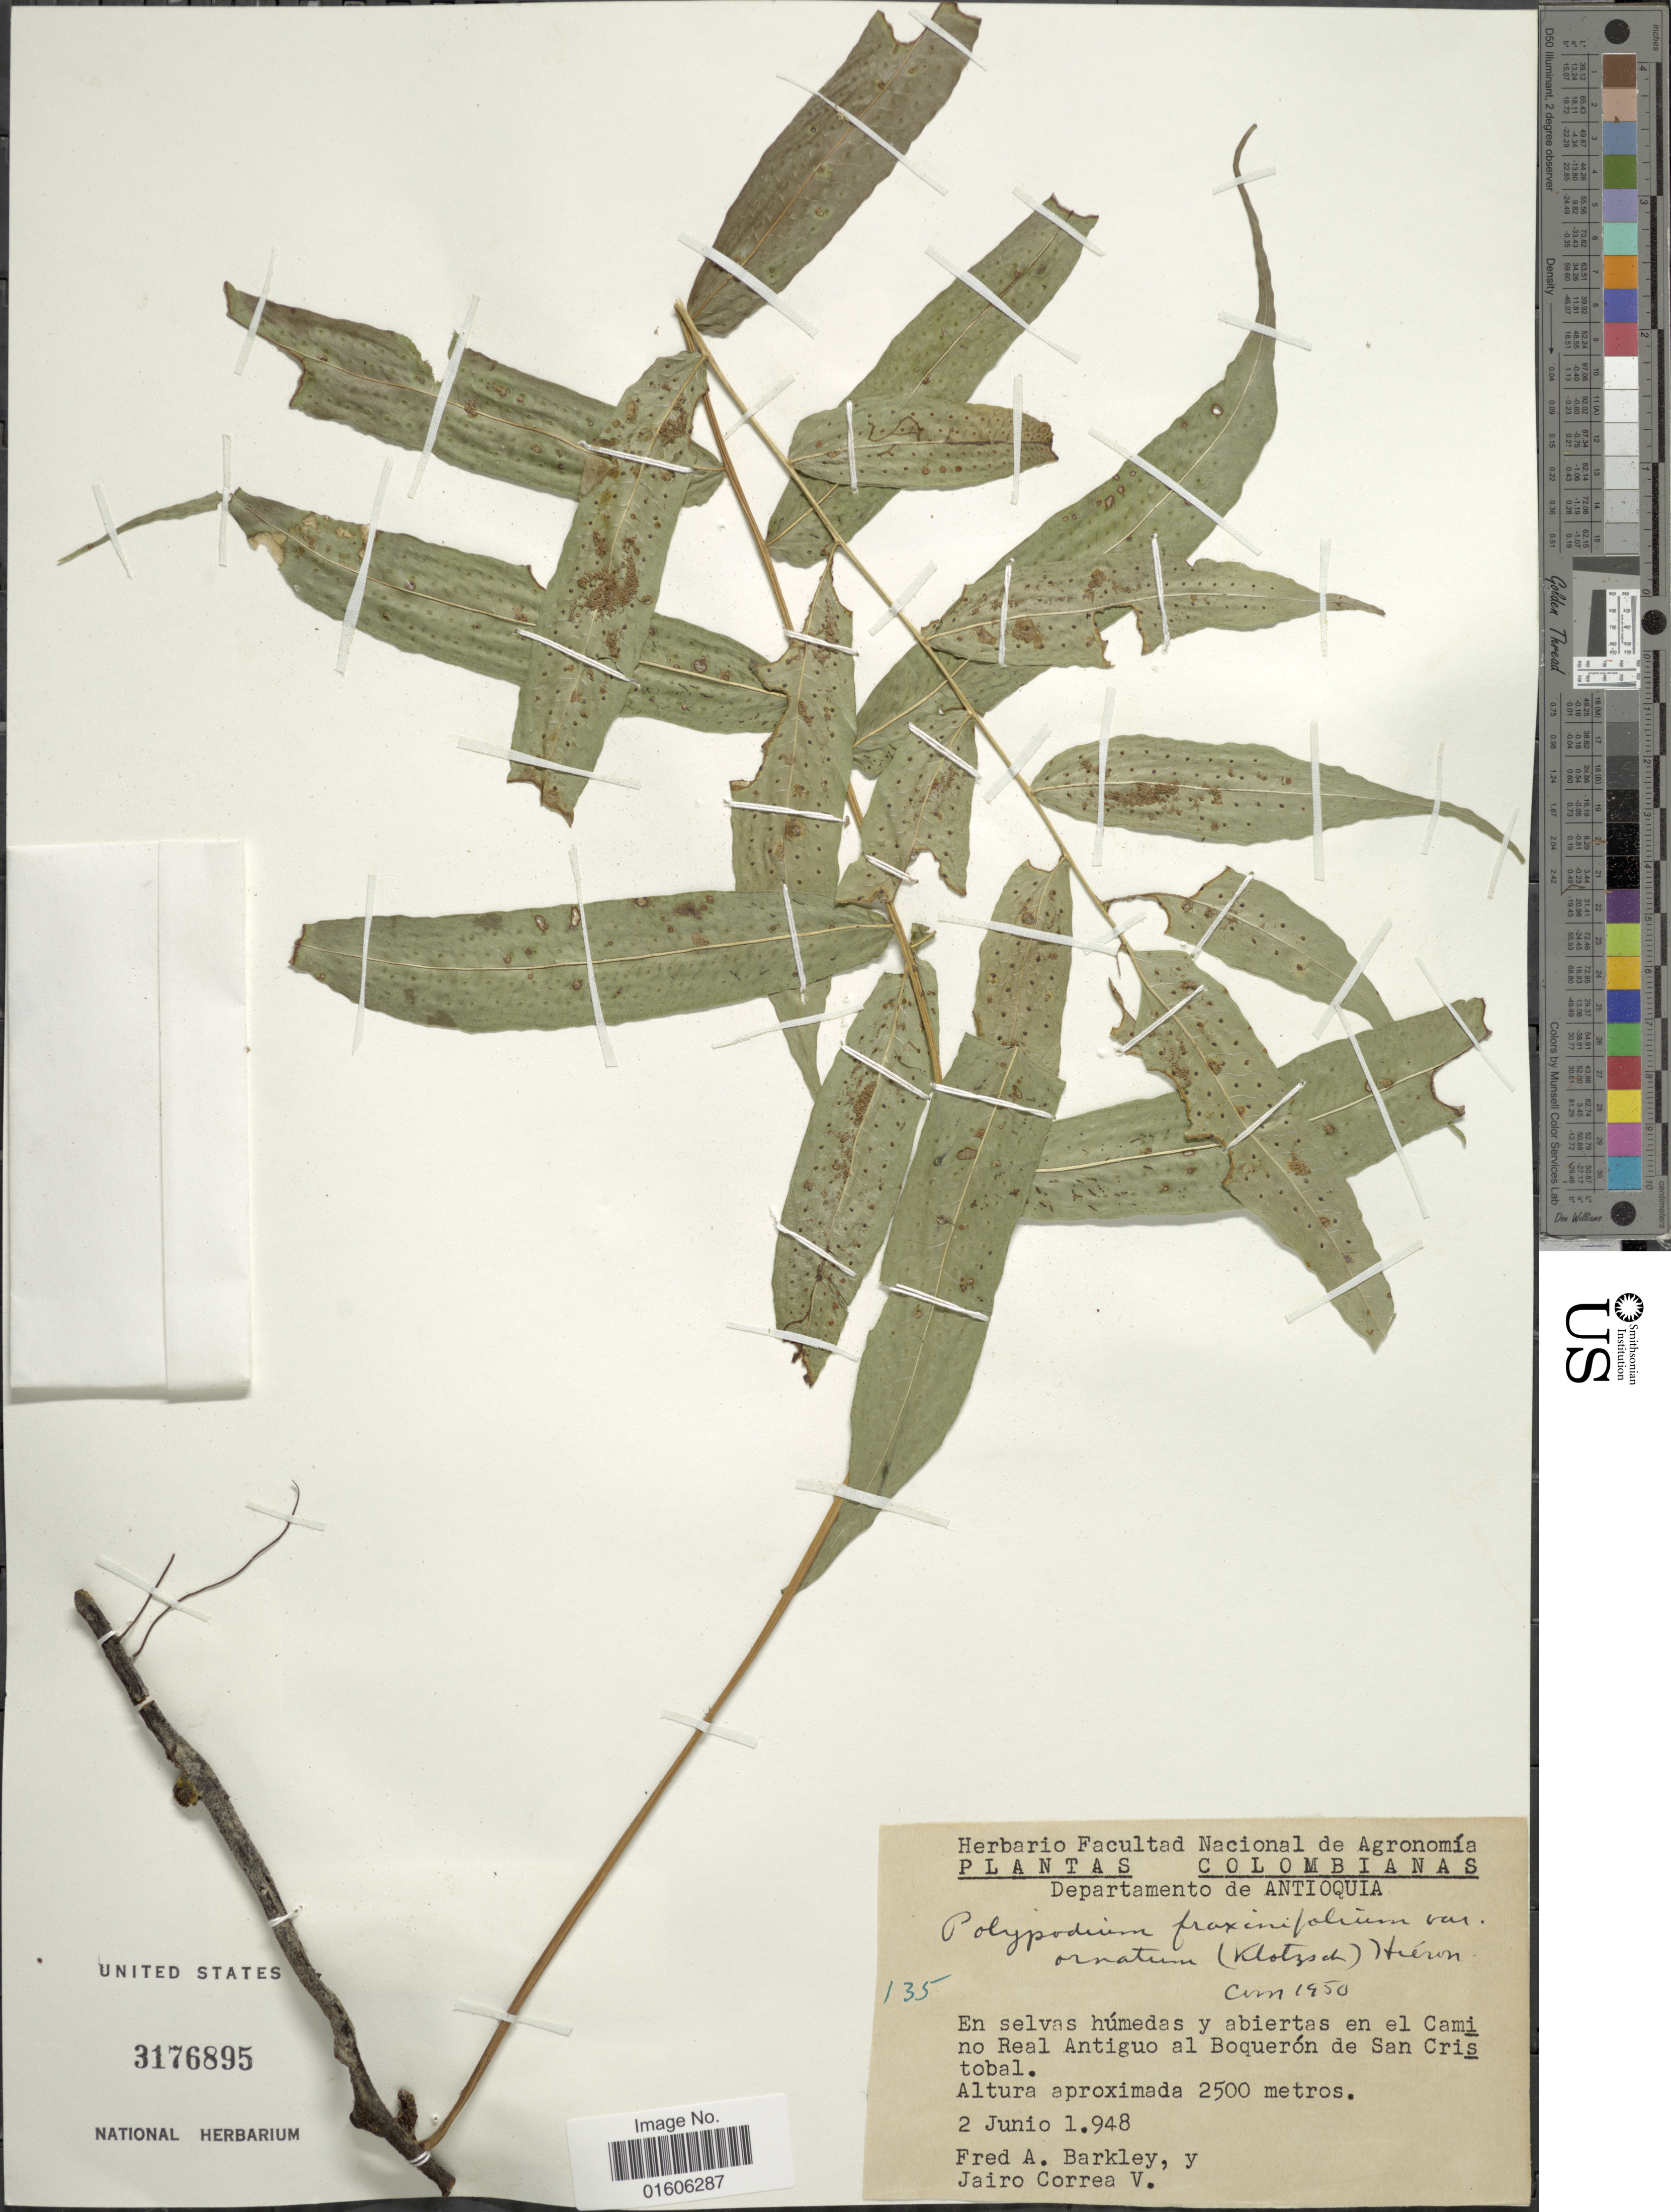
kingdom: Plantae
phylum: Tracheophyta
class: Polypodiopsida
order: Polypodiales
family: Polypodiaceae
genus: Serpocaulon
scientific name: Serpocaulon fraxinifolium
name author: (Jacq.) A.R. Sm.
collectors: F. A. Barkley & J. Correa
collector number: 135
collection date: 1948-06-02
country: Colombia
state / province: Antioquia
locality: Departamento de Antioquia. En selvas húmedas y abiertas en el Camino Real Antiguo al Boquerón de San Cristobal.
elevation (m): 2500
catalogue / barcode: US 3176895